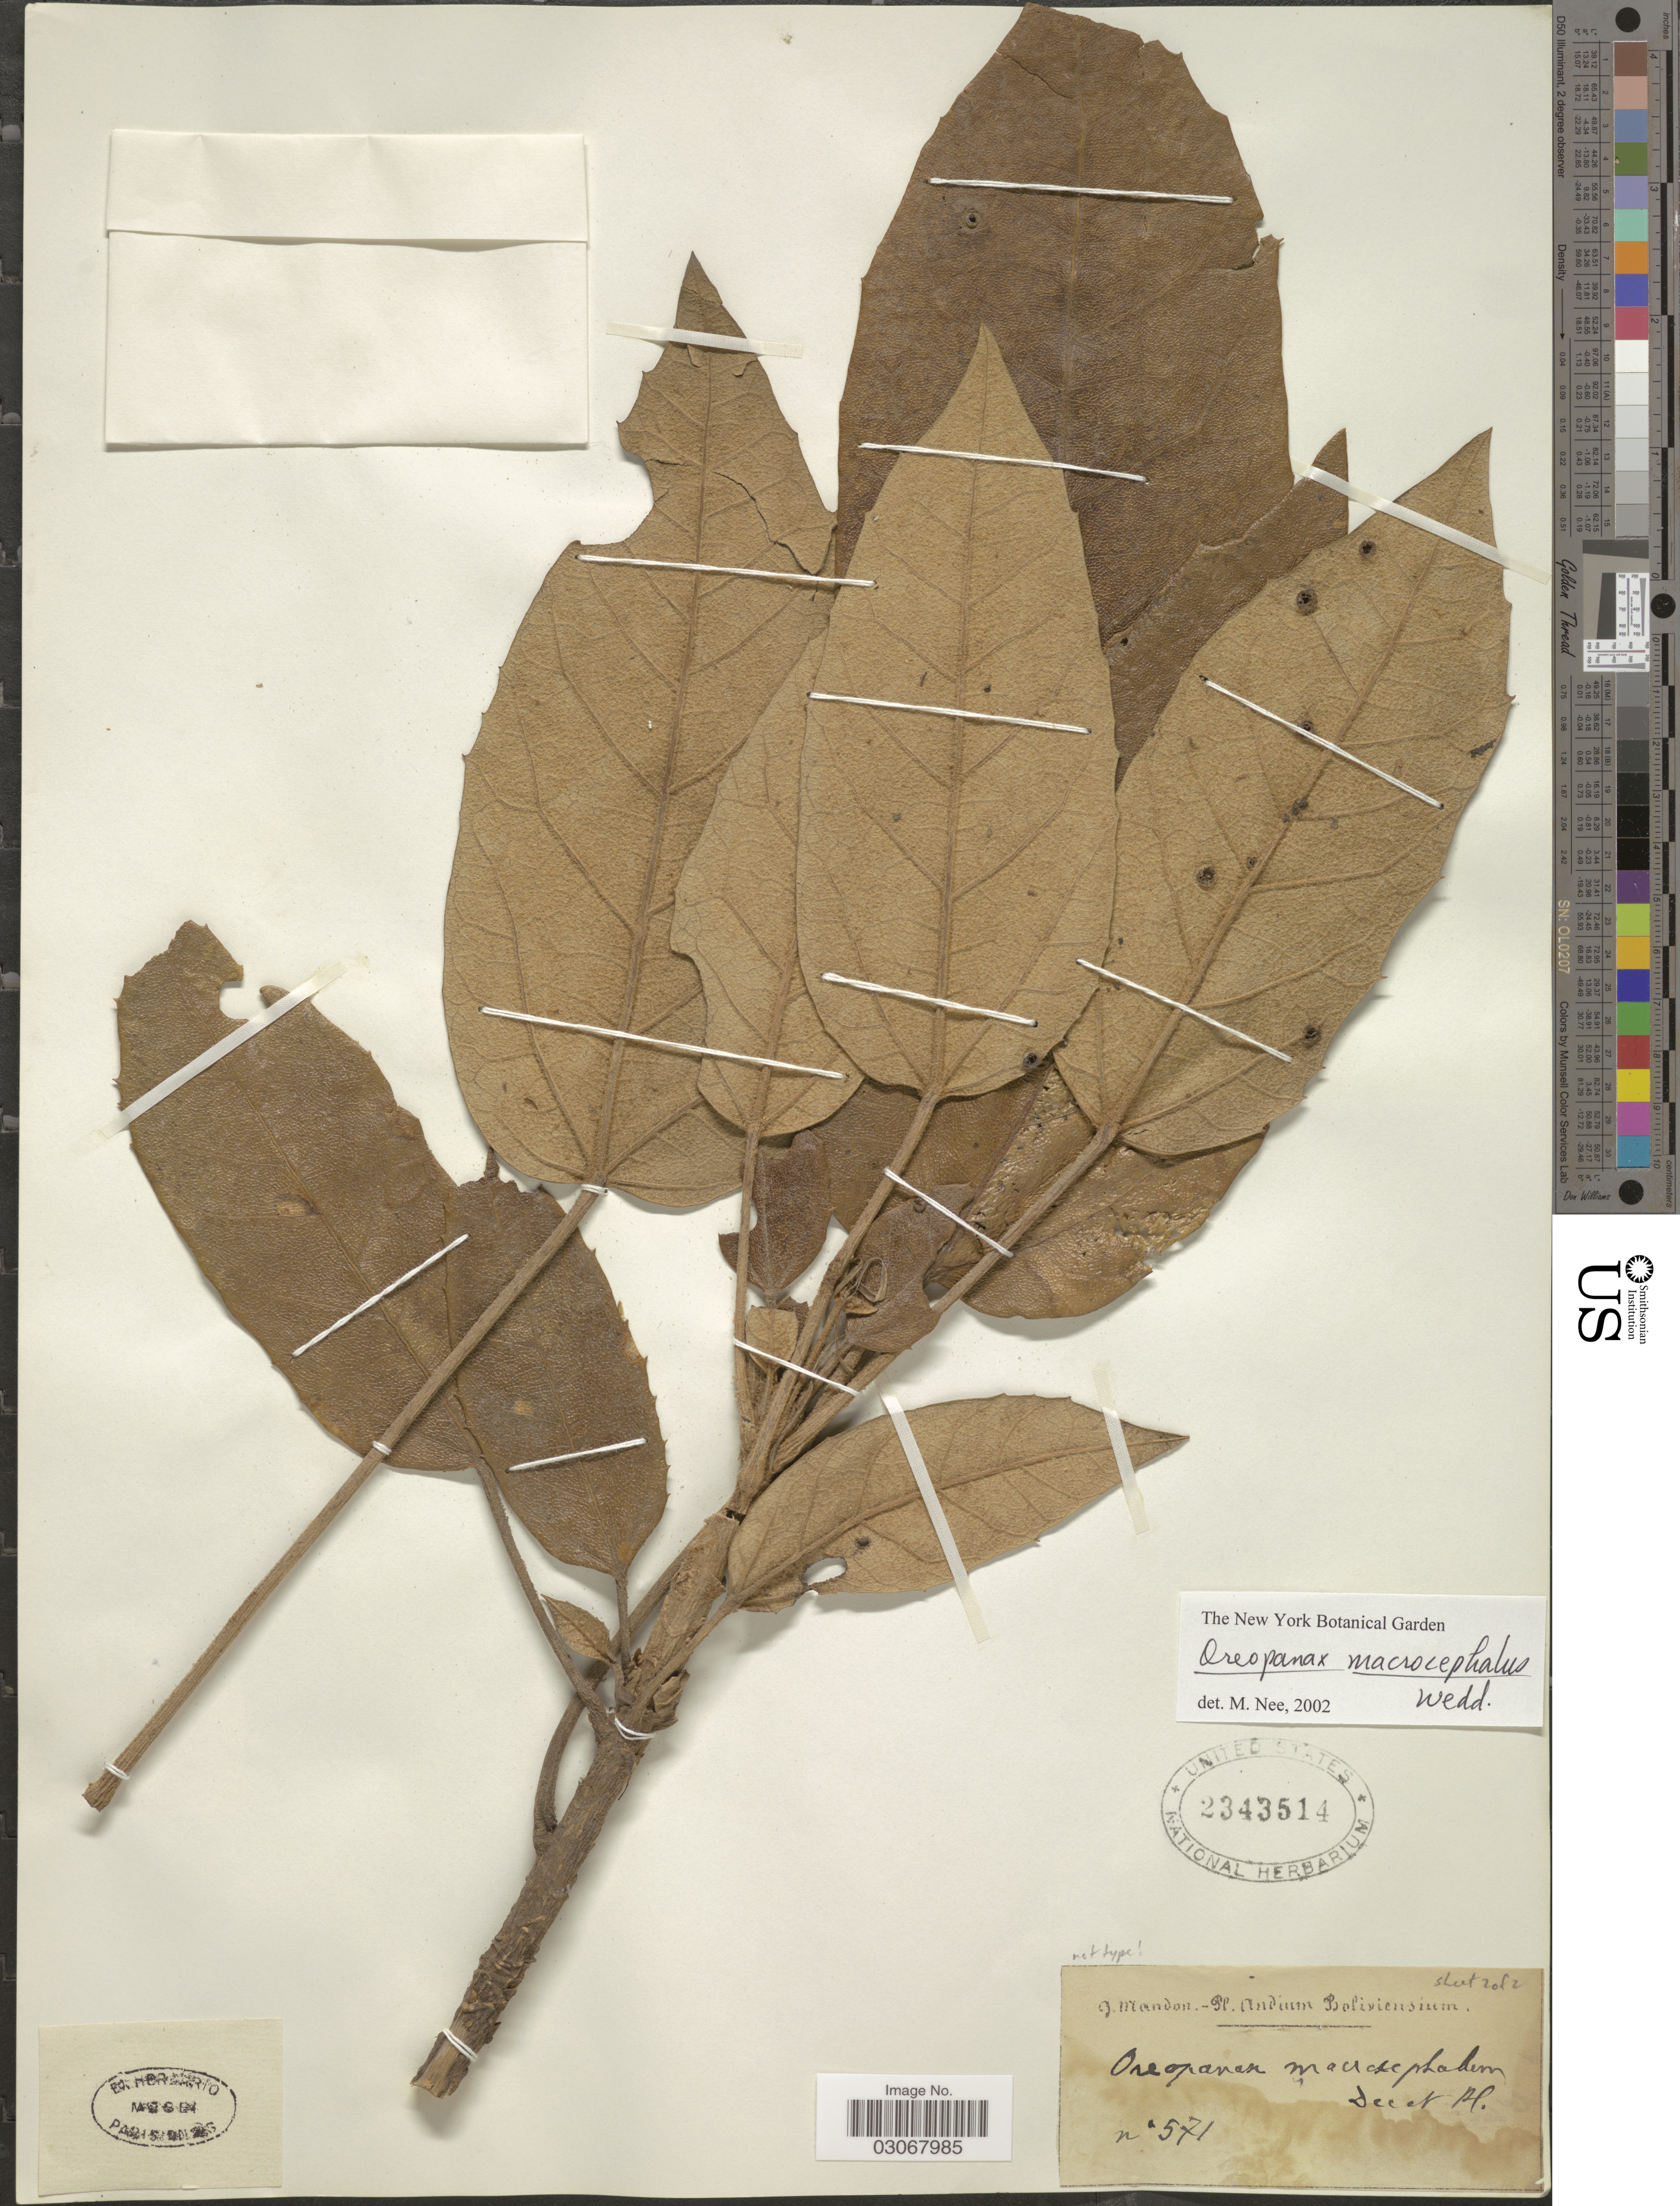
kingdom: Plantae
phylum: Tracheophyta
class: Magnoliopsida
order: Apiales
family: Araliaceae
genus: Oreopanax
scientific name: Oreopanax macrocephalus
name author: Decne. & Planch. ex Wedd.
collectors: G. Mandon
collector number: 571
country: Bolivia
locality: Andium Boliviensium.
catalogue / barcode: US 2343514